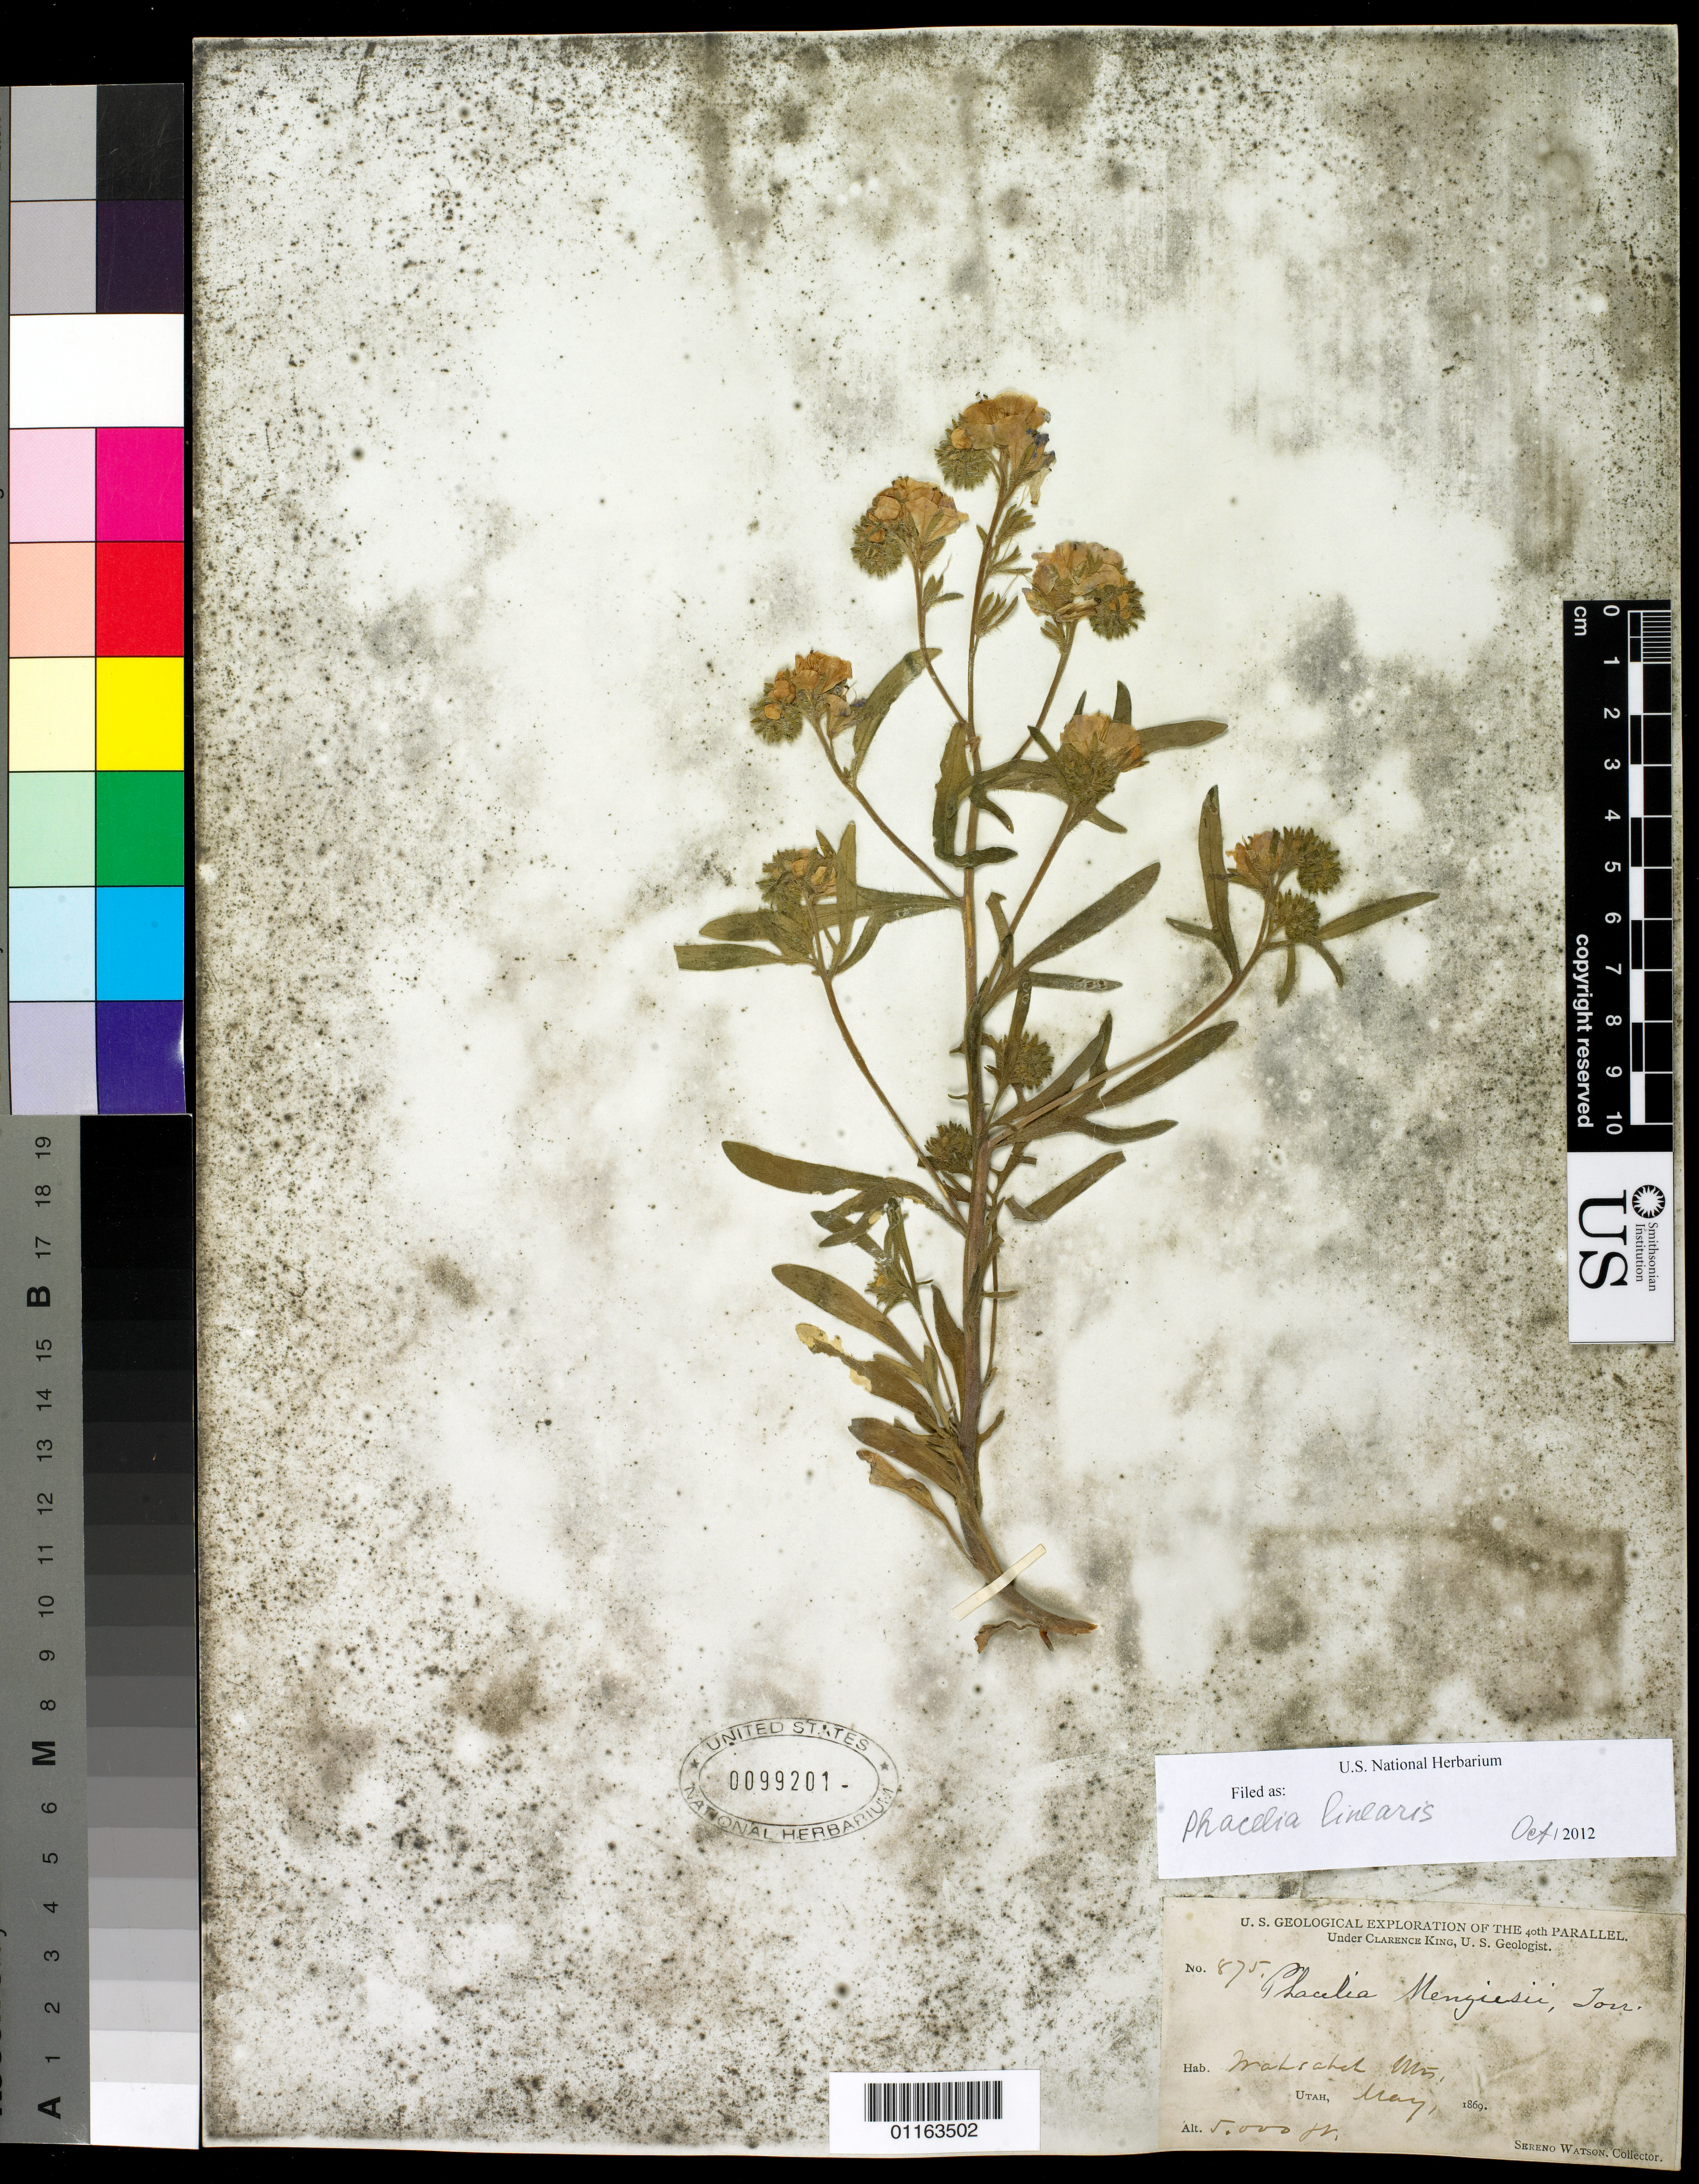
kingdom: Plantae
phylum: Tracheophyta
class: Magnoliopsida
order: Boraginales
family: Hydrophyllaceae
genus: Phacelia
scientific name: Phacelia linearis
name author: (Pursh) Holz.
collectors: S. Watson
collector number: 875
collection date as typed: May 1869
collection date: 1869-05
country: United States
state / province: Utah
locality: Wasatch Mts.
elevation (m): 1524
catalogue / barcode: US 99201